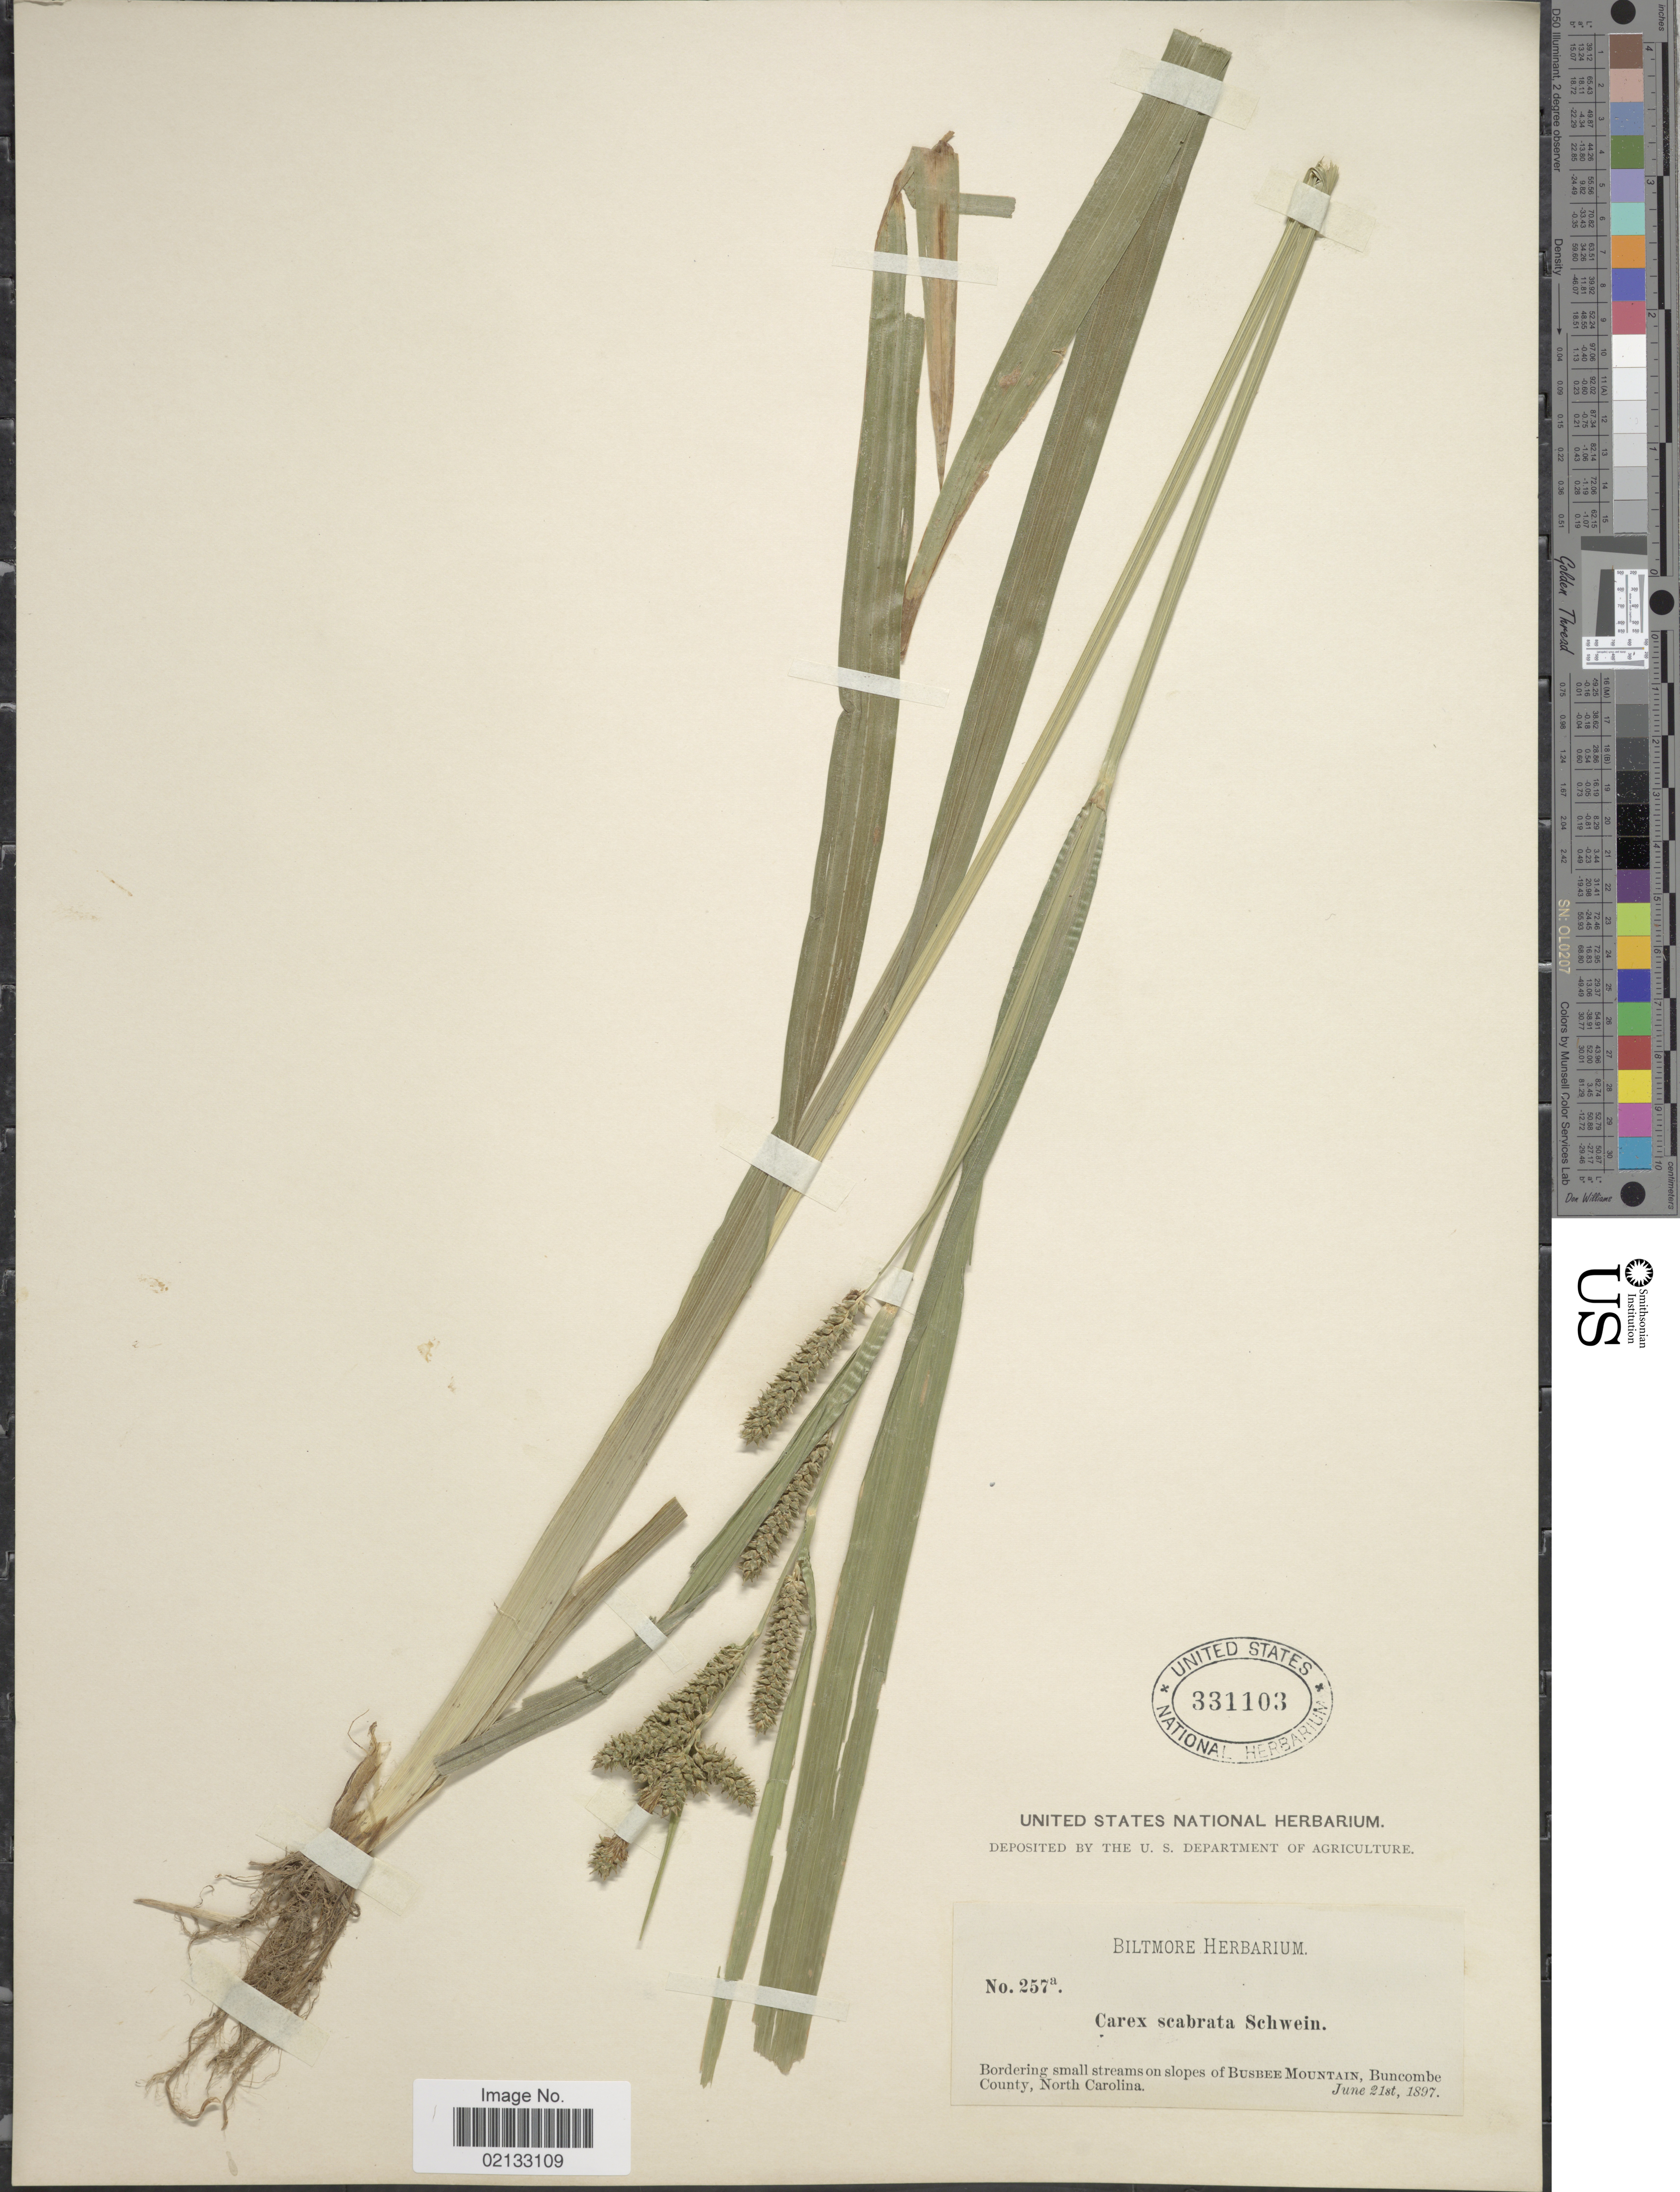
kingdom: Plantae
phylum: Tracheophyta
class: Liliopsida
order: Poales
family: Cyperaceae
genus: Carex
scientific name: Carex scabrata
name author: Schwein.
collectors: ex herb. Biltmore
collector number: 257a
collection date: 1897-06-21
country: United States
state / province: North Carolina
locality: Bordering small streams on slopes of Busbee Mountain, Buncombe County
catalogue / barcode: US 331103